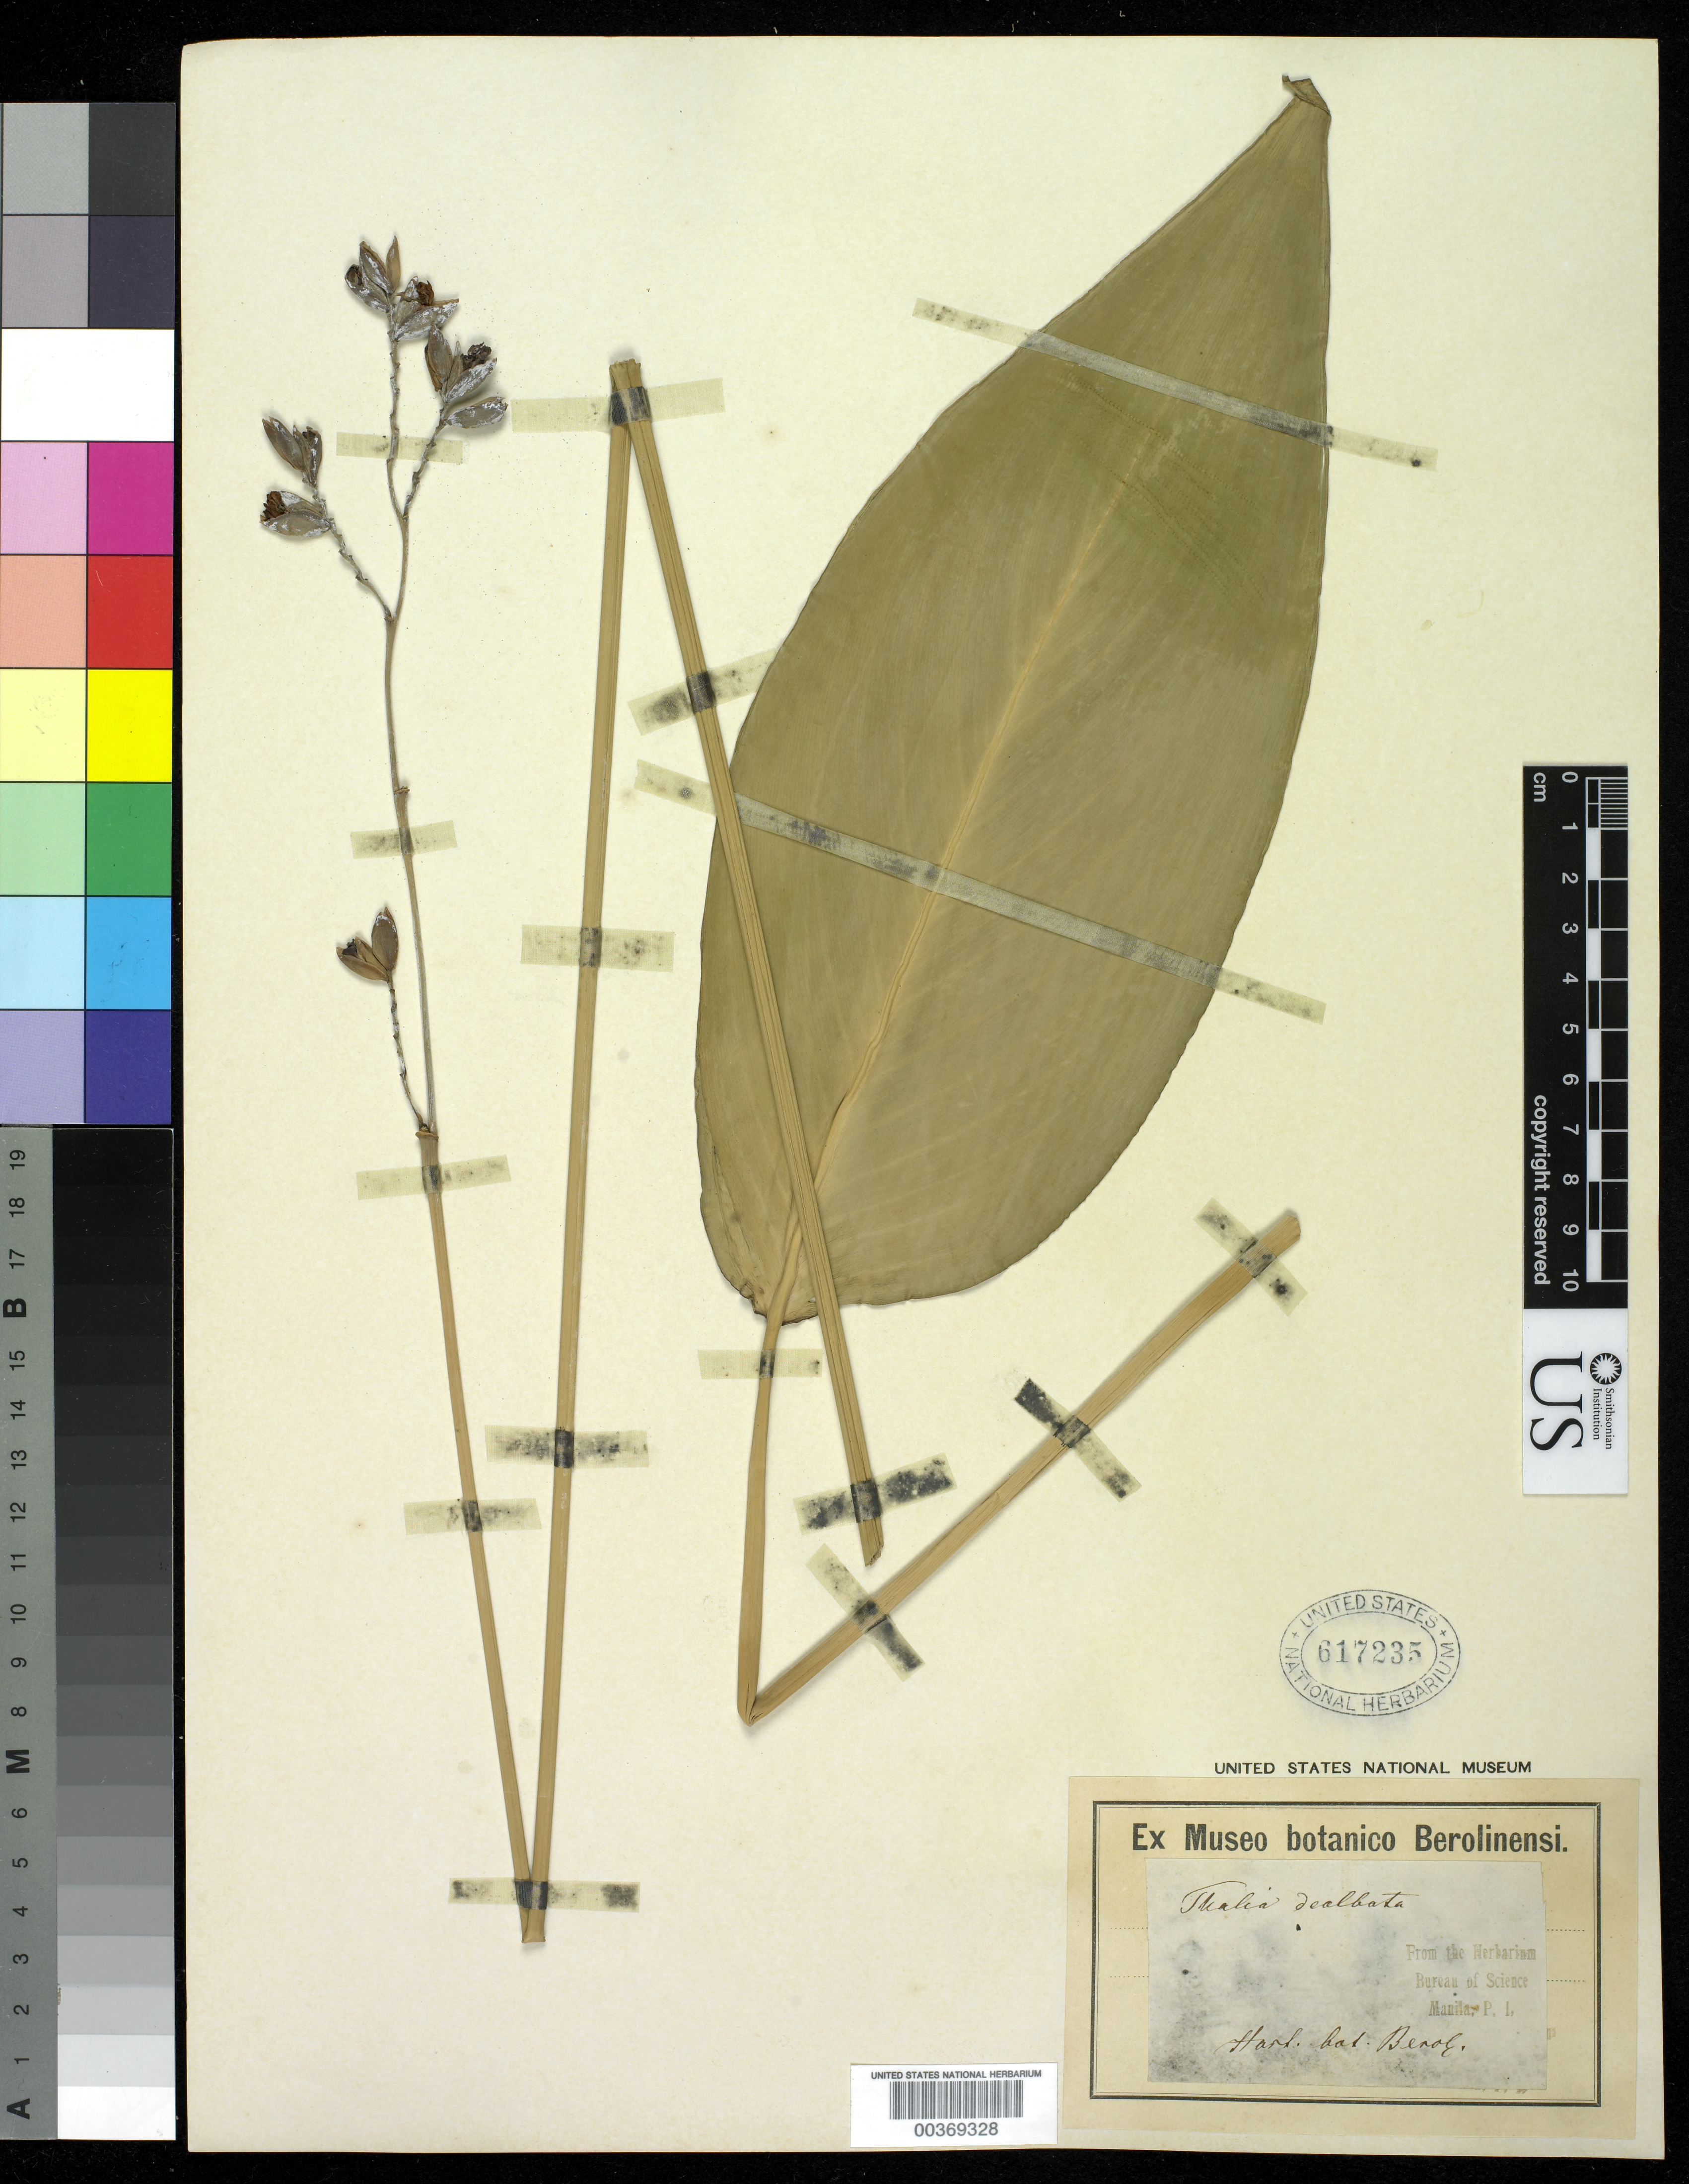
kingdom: Plantae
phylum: Tracheophyta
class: Liliopsida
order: Zingiberales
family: Marantaceae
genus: Thalia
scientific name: Thalia dealbata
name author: Fraser ex Roscoe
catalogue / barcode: US 617235